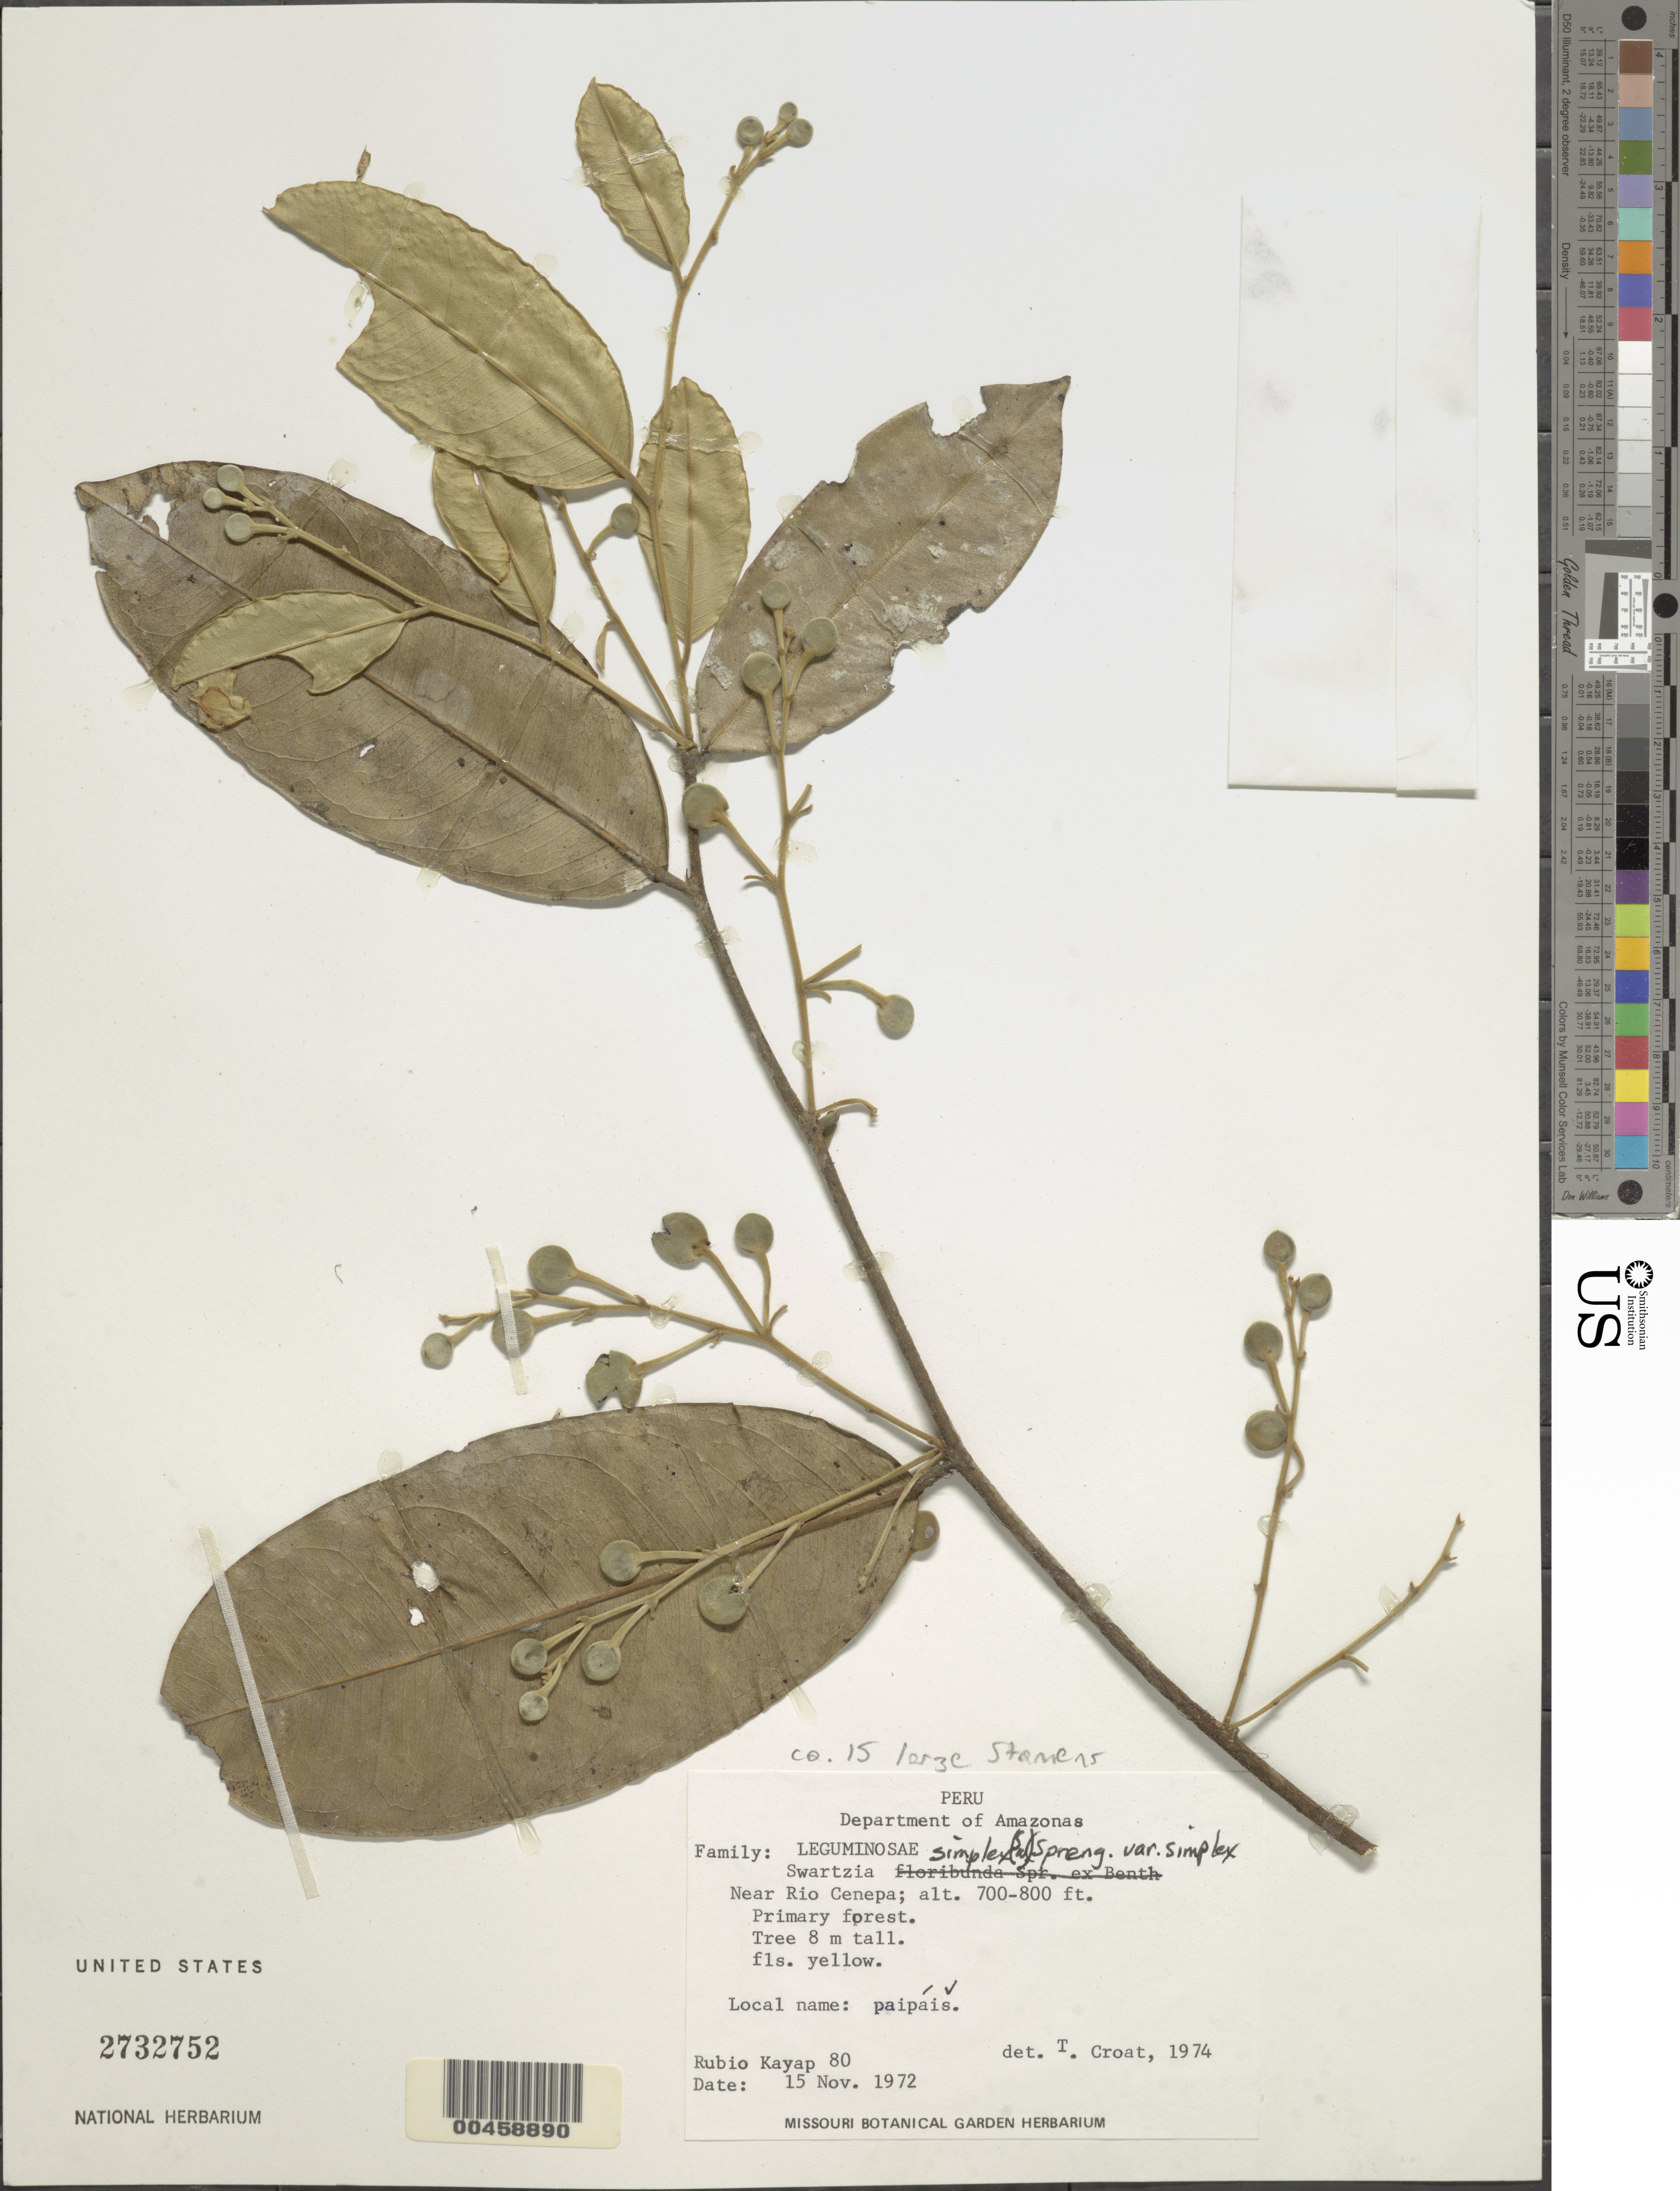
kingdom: Plantae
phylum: Tracheophyta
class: Magnoliopsida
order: Fabales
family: Fabaceae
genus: Swartzia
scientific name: Swartzia simplex var. ochnacea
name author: (DC.) R.S. Cowan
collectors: R. Kayap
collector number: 80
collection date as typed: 15 Nov 1972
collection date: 1972-11-15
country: Peru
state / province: Amazonas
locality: Río Cenepa, near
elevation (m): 700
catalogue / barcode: US 2732752